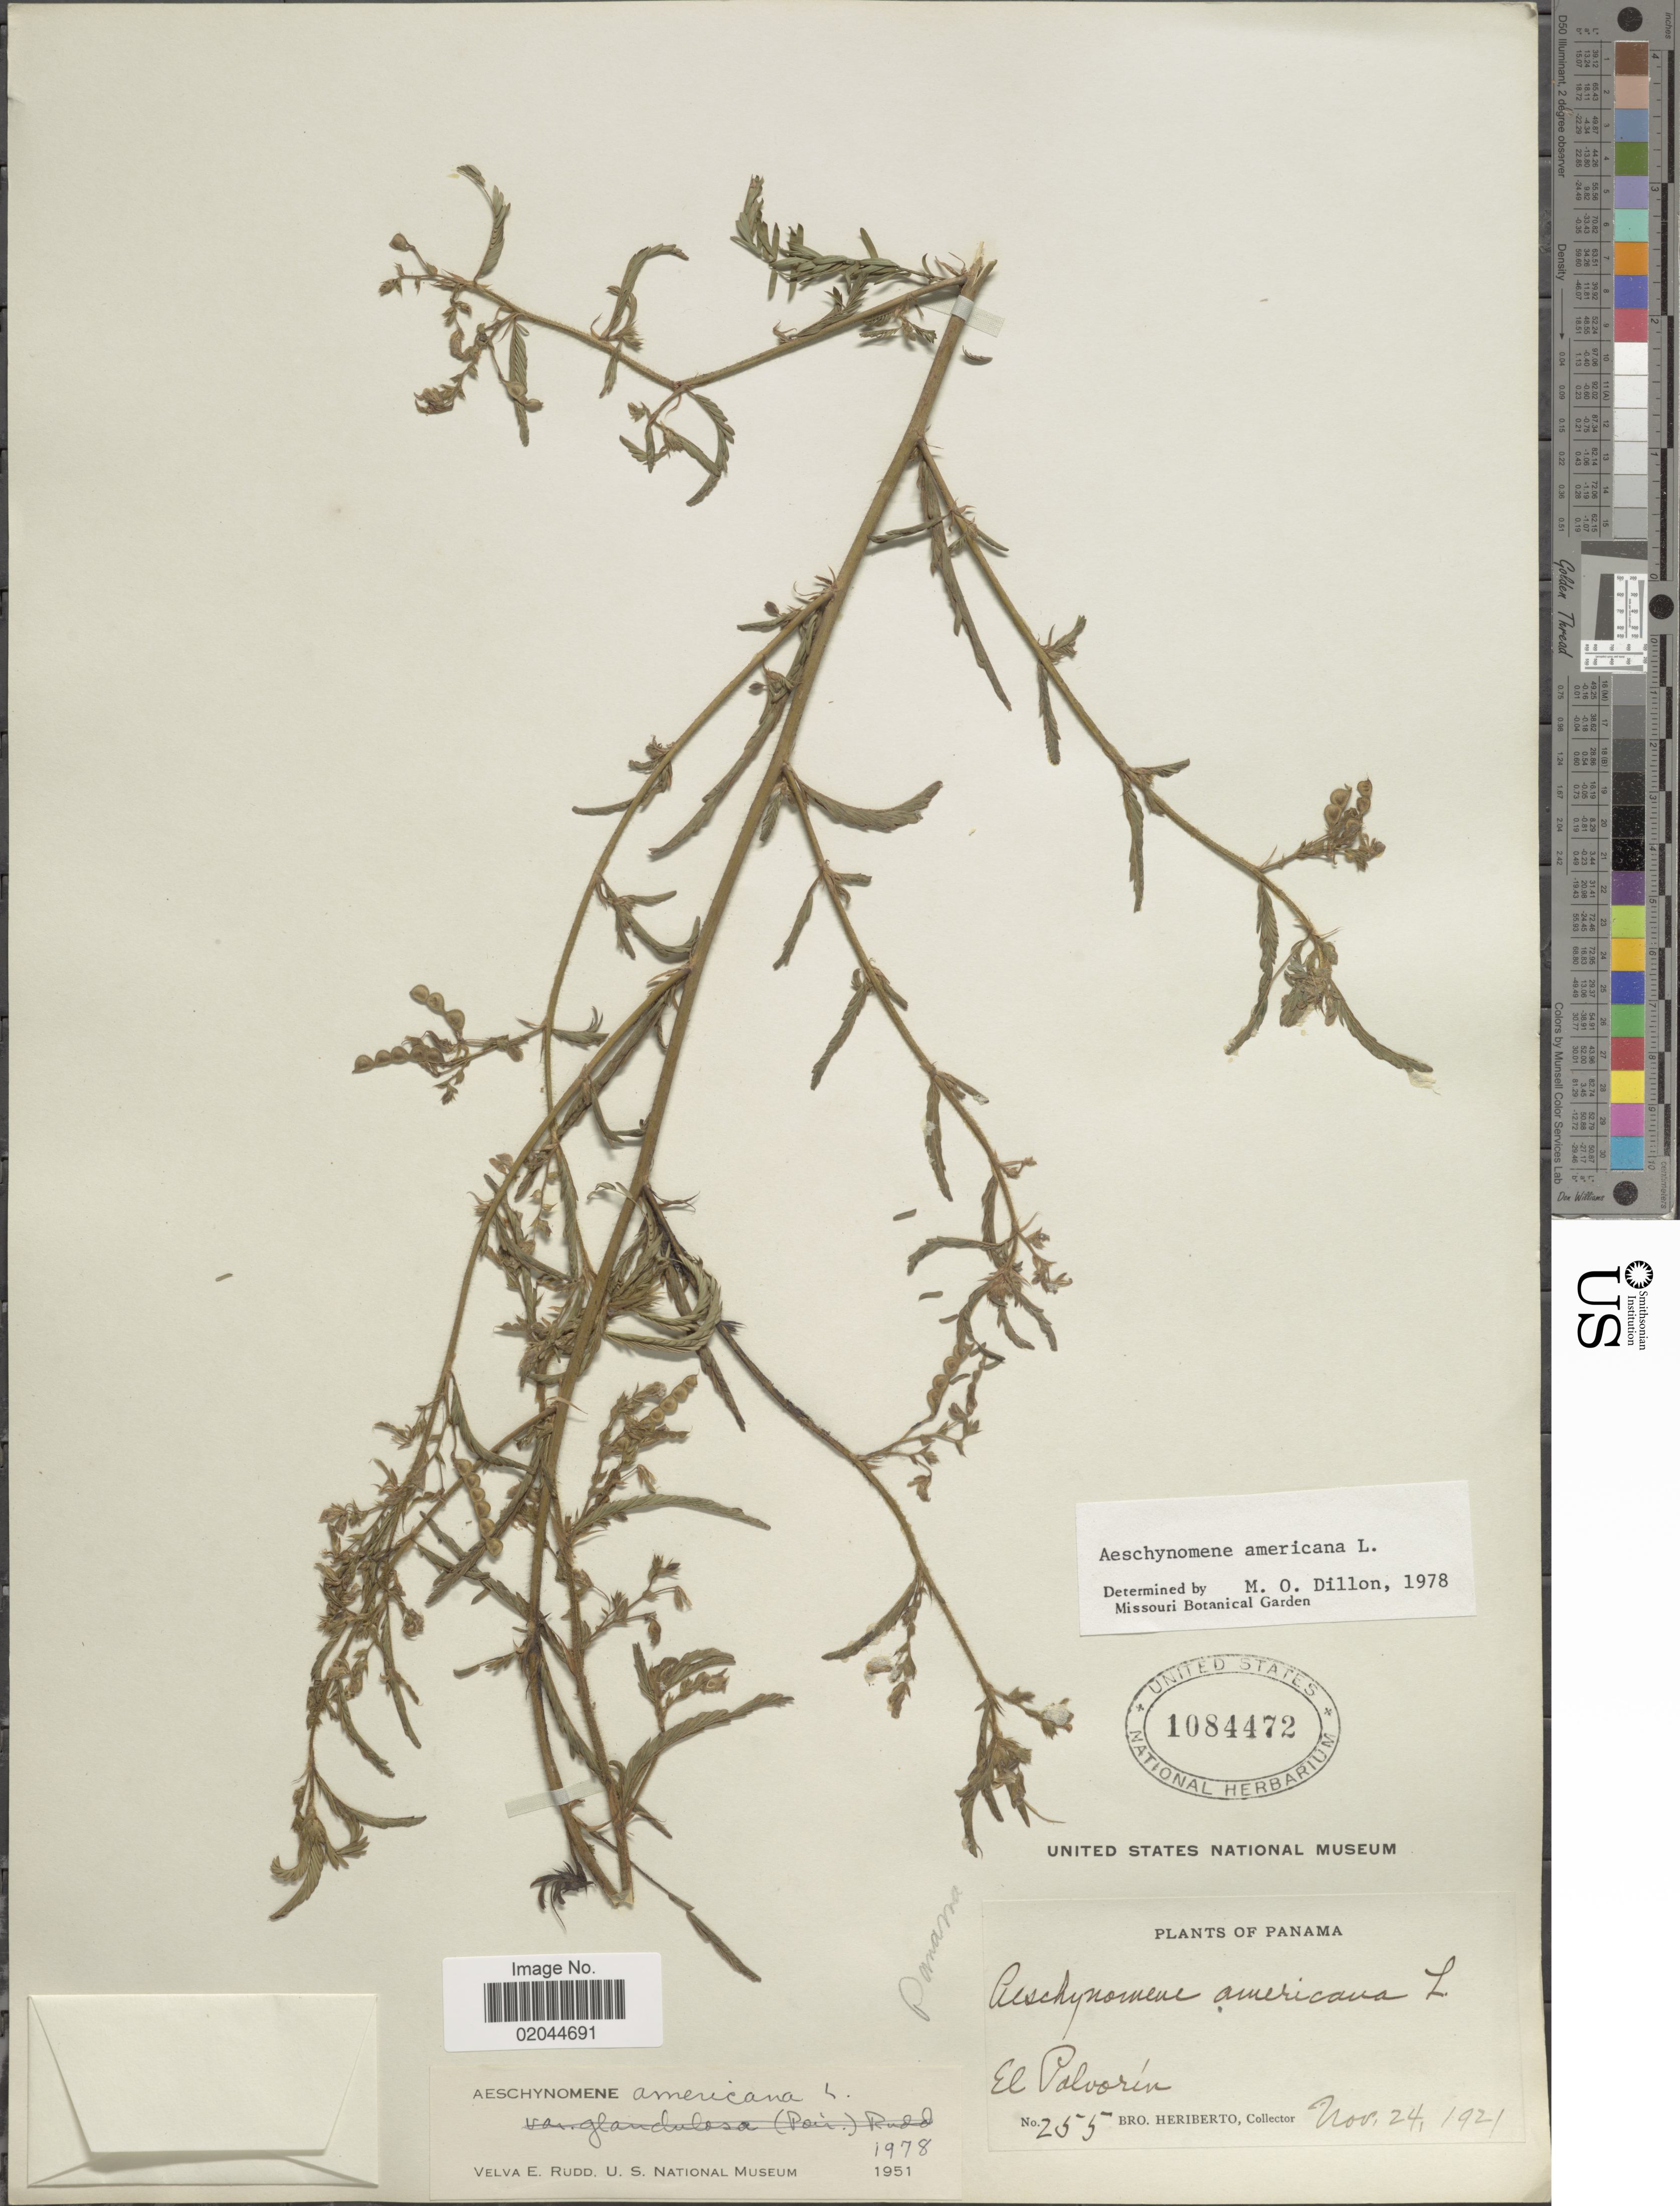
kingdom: Plantae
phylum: Tracheophyta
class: Magnoliopsida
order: Fabales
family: Fabaceae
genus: Aeschynomene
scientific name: Aeschynomene americana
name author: L.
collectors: B. Heriberto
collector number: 255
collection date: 1921-11-24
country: Panama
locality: El Palvorin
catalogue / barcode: US 1084472